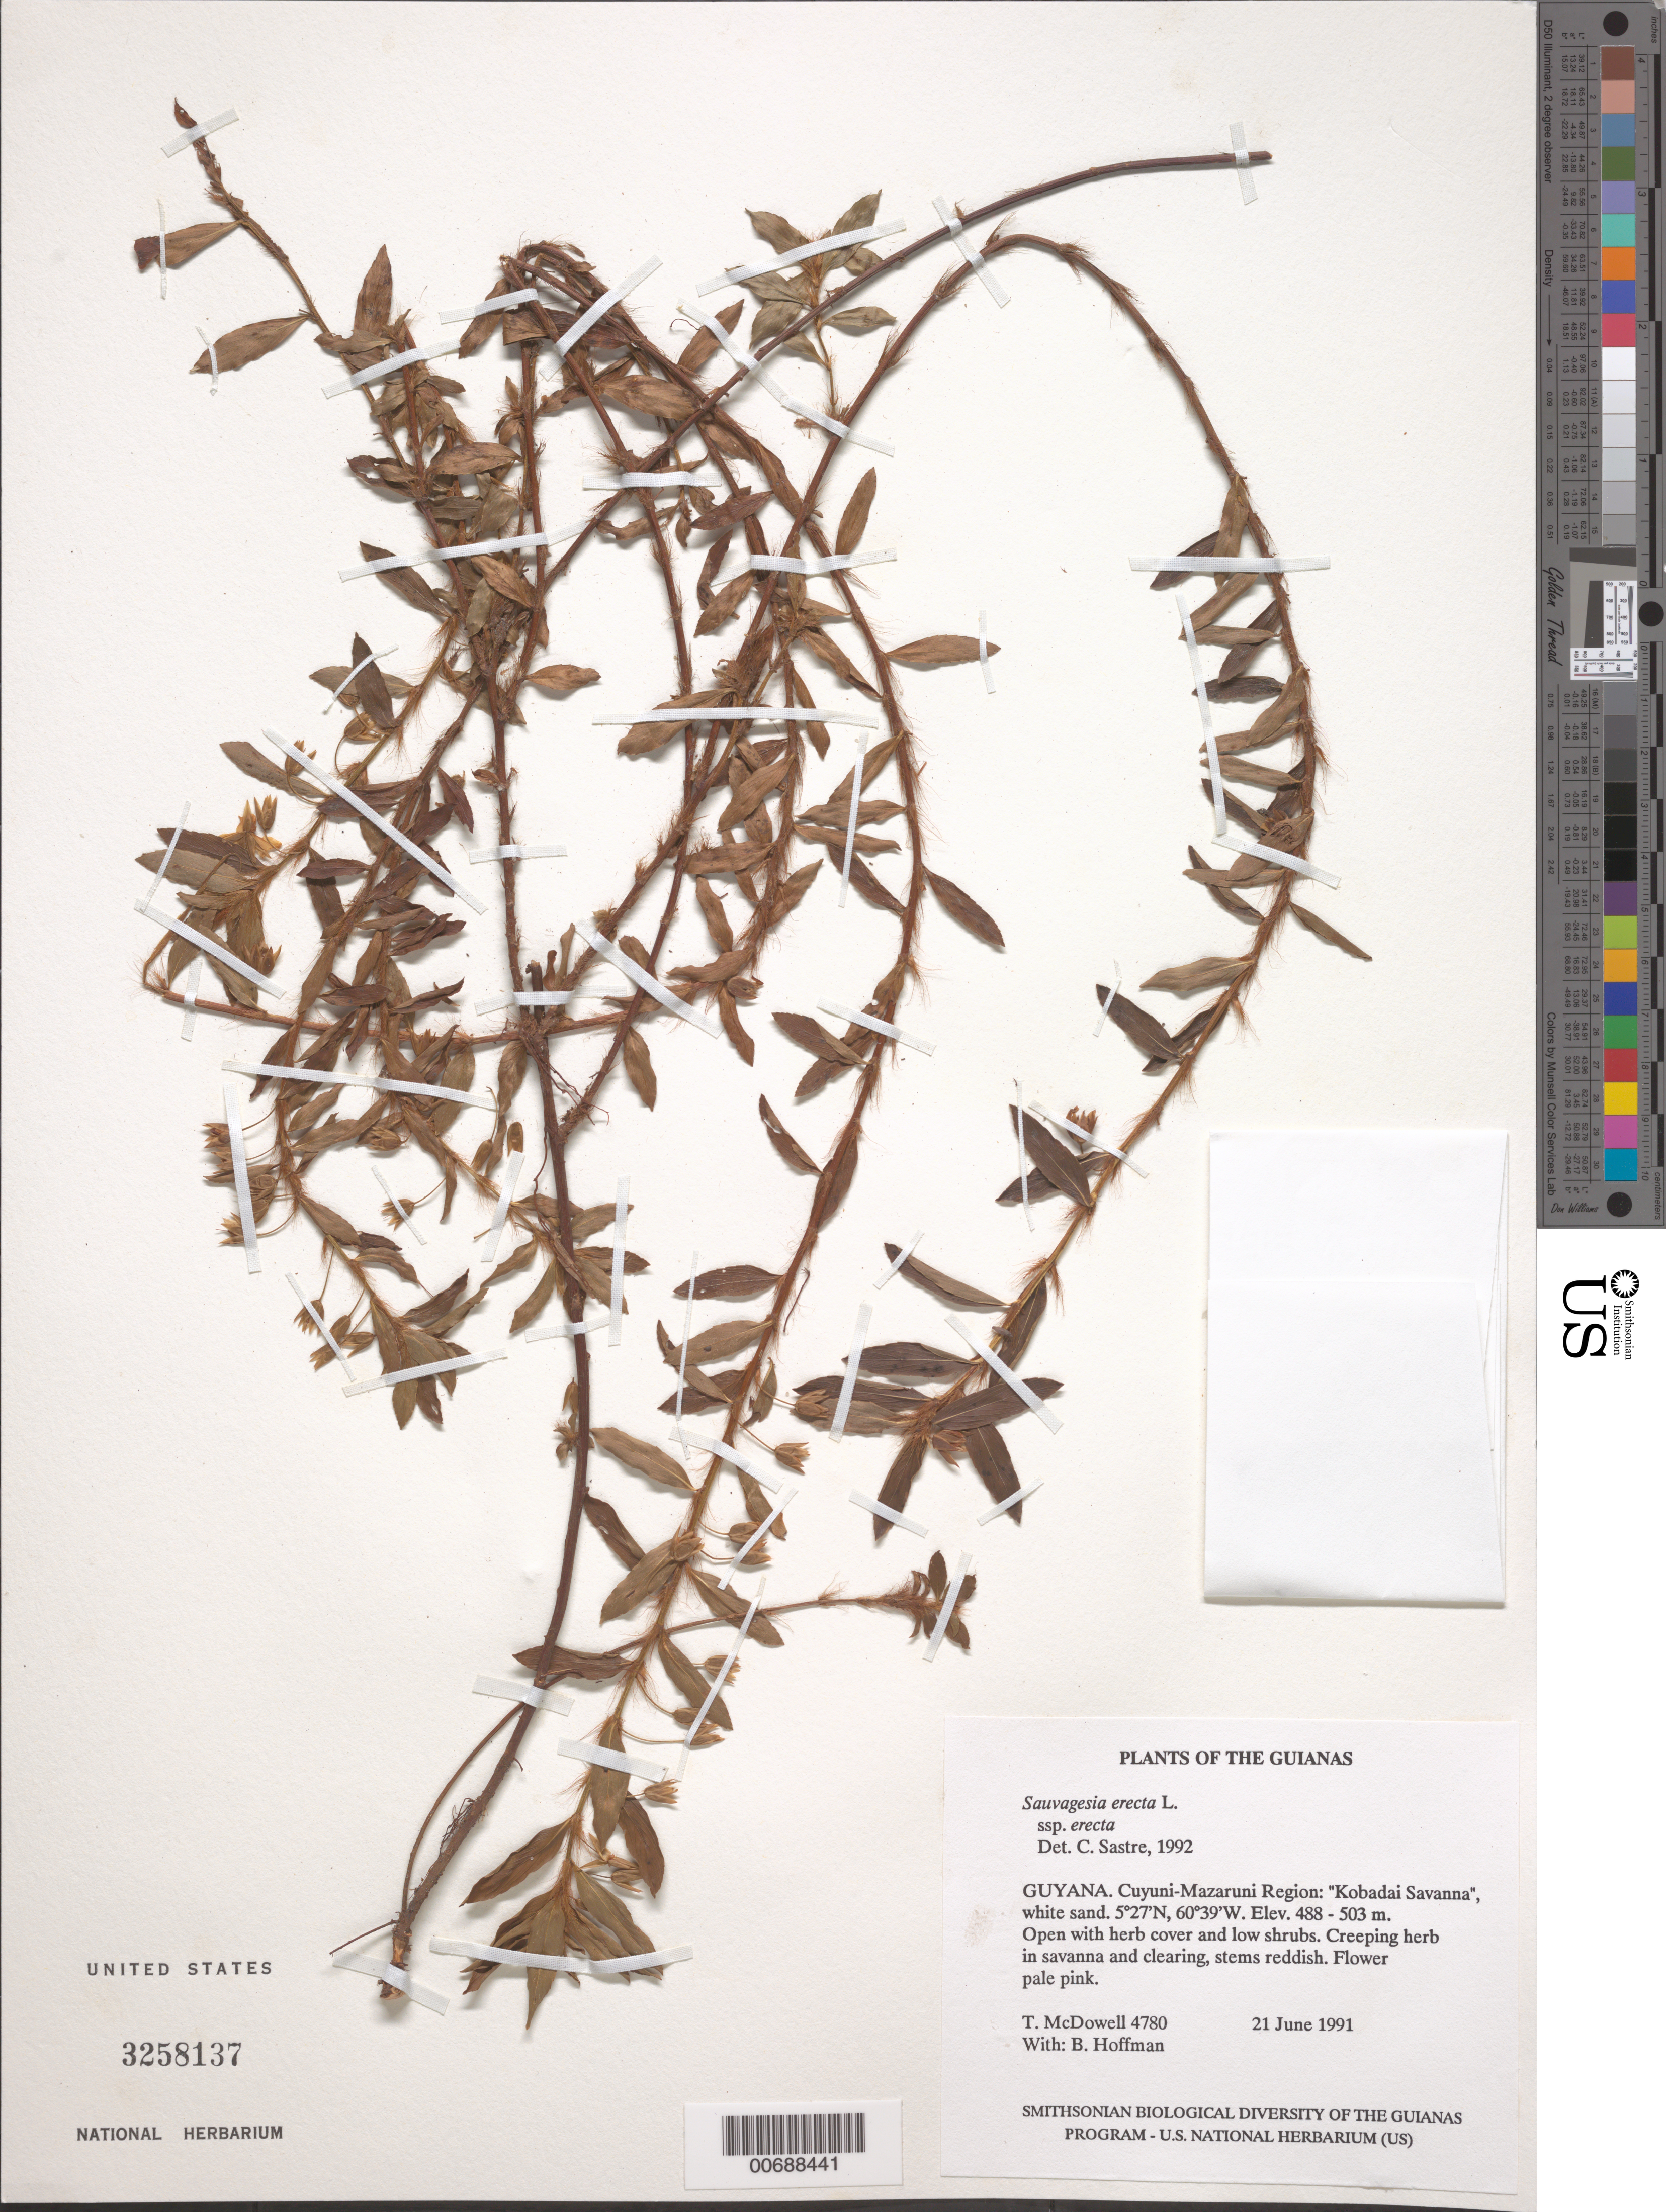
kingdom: Plantae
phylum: Tracheophyta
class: Magnoliopsida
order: Malpighiales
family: Ochnaceae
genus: Sauvagesia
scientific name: Sauvagesia erecta subsp. erecta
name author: L.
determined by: Sastre, C. H. L.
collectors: T. McDowell & B. Hoffman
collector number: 4780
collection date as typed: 22 June 1991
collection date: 1991-06-22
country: Guyana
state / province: Cuyuni-Mazaruni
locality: East of Arabaru Creek; Kobadai Savanna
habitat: White sand savanna; open with herb cover and low shrubs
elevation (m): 488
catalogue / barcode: US 3258137